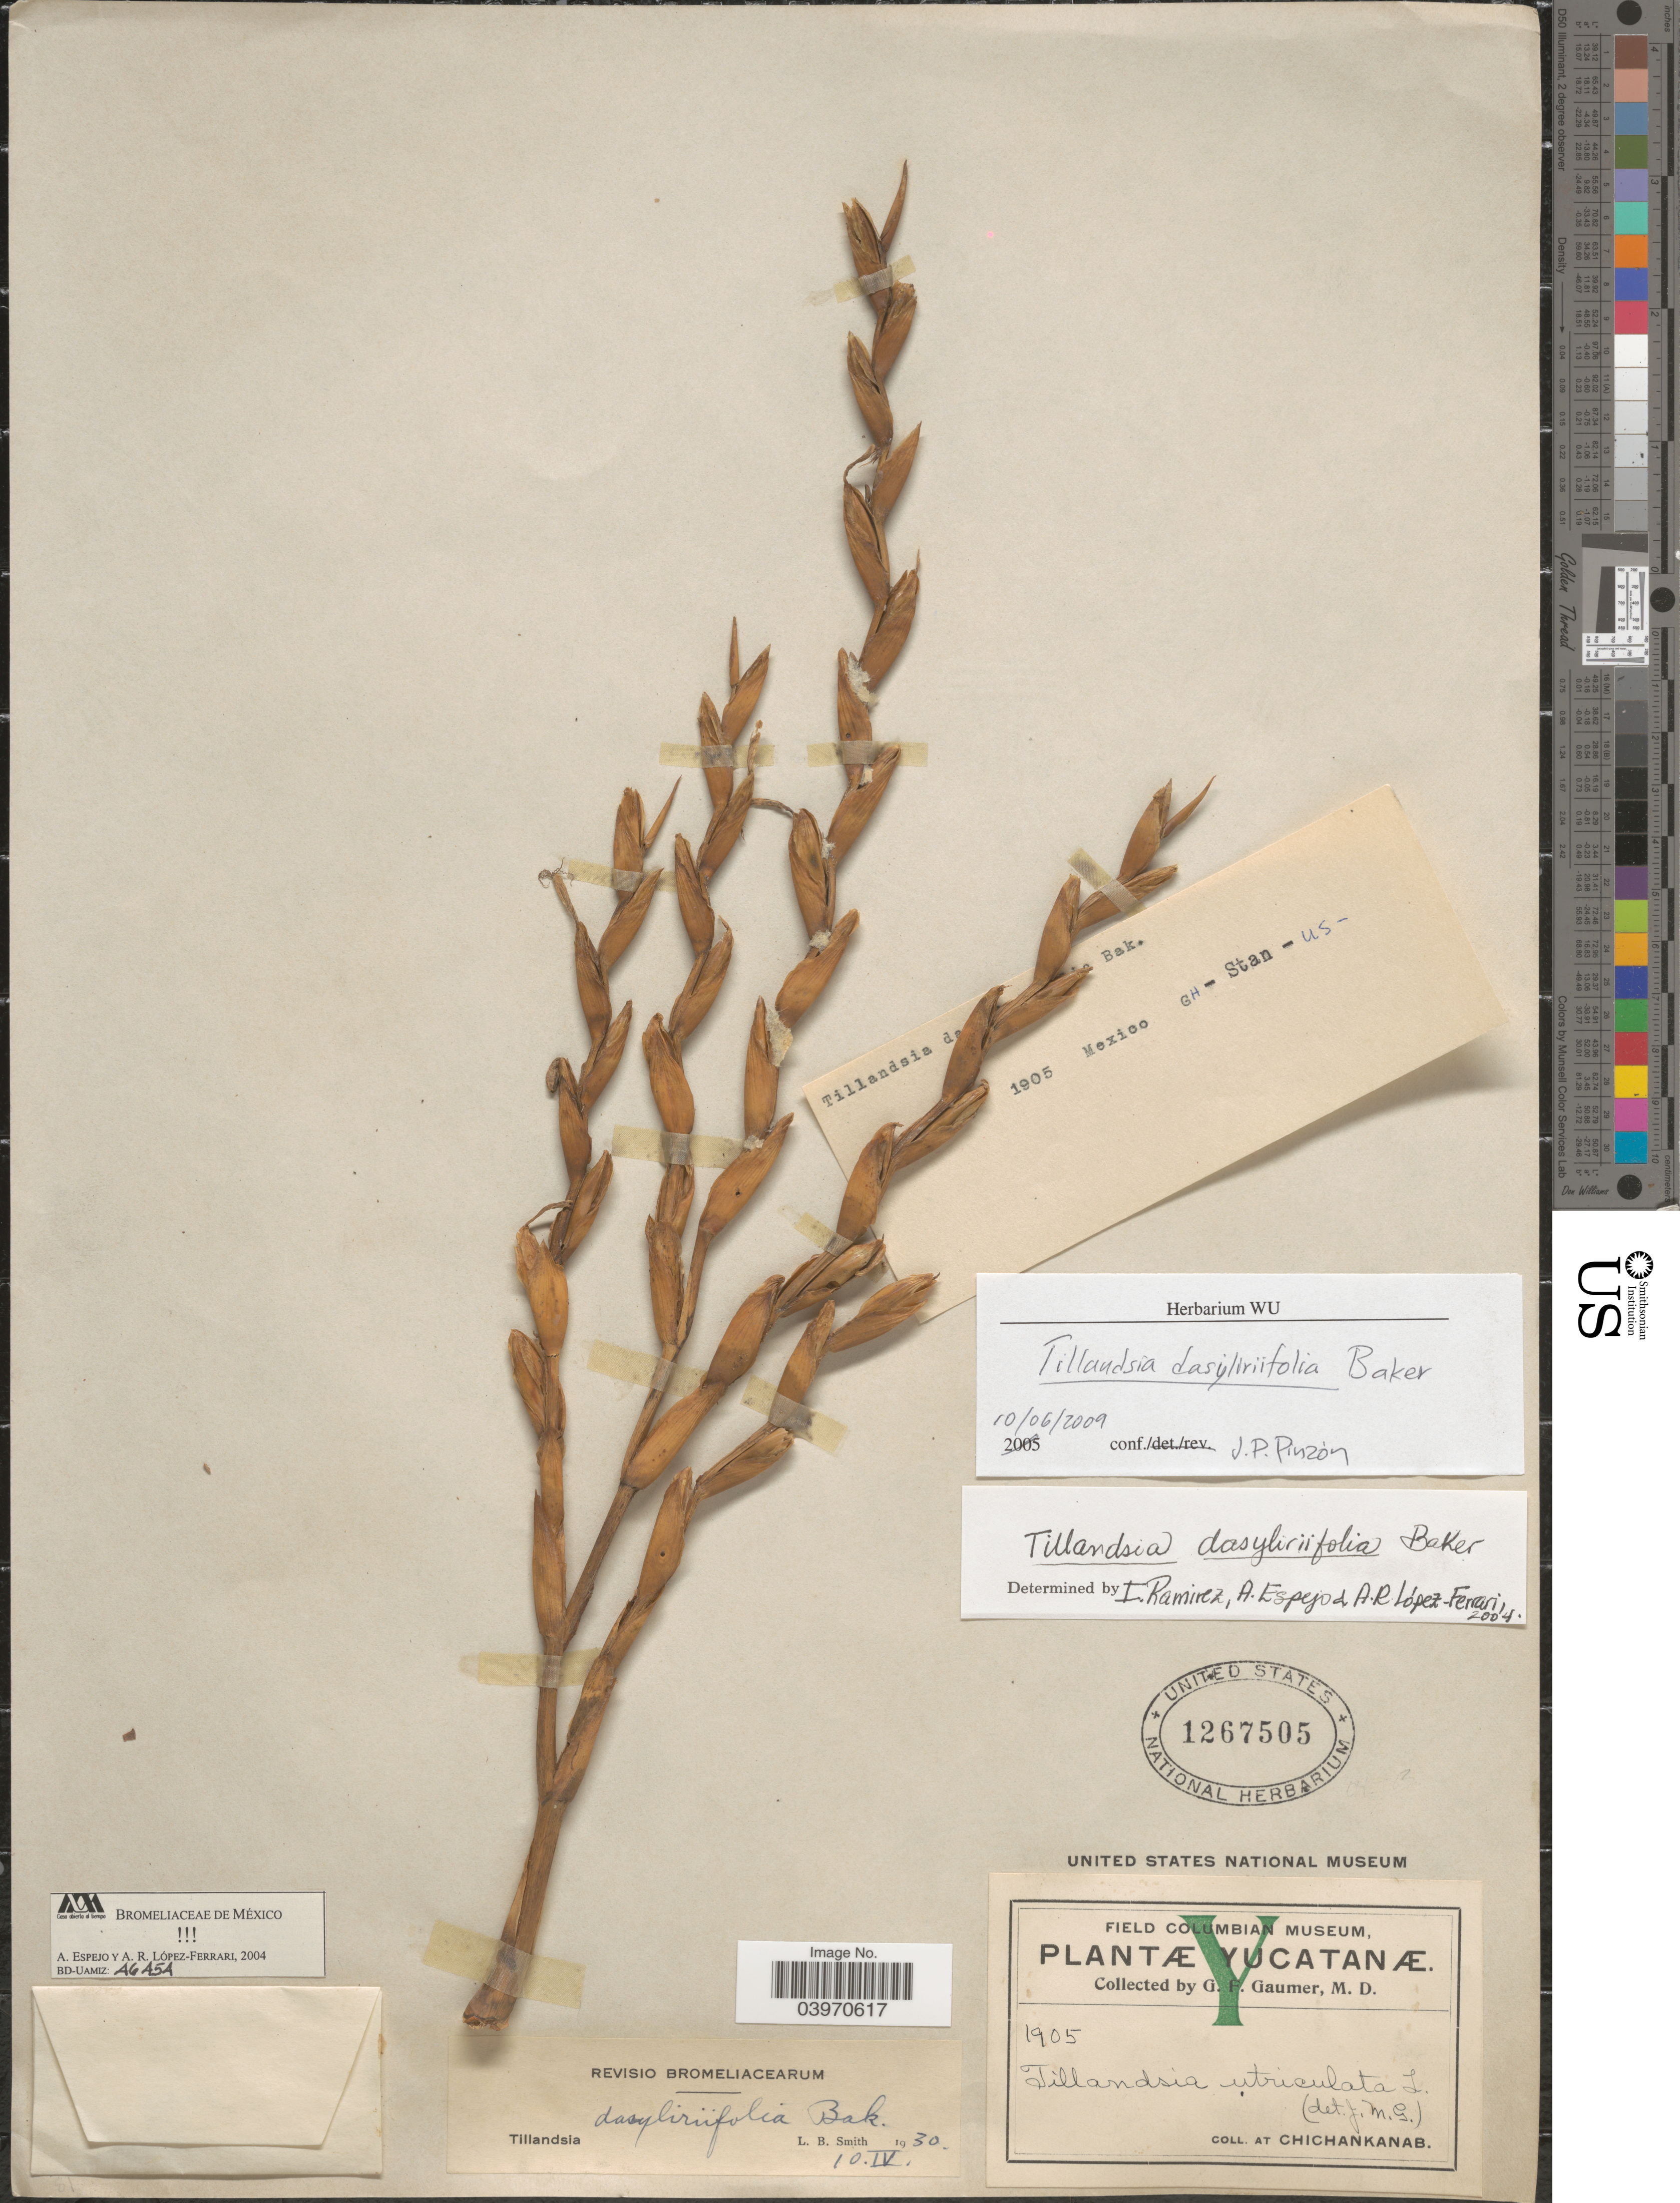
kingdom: Plantae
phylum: Tracheophyta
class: Liliopsida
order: Poales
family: Bromeliaceae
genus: Tillandsia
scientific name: Tillandsia dasyliriifolia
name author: Baker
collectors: G. F. Gaumer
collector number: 1905?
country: Mexico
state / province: Yucatán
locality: At Chichankanab.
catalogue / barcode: US 1267505